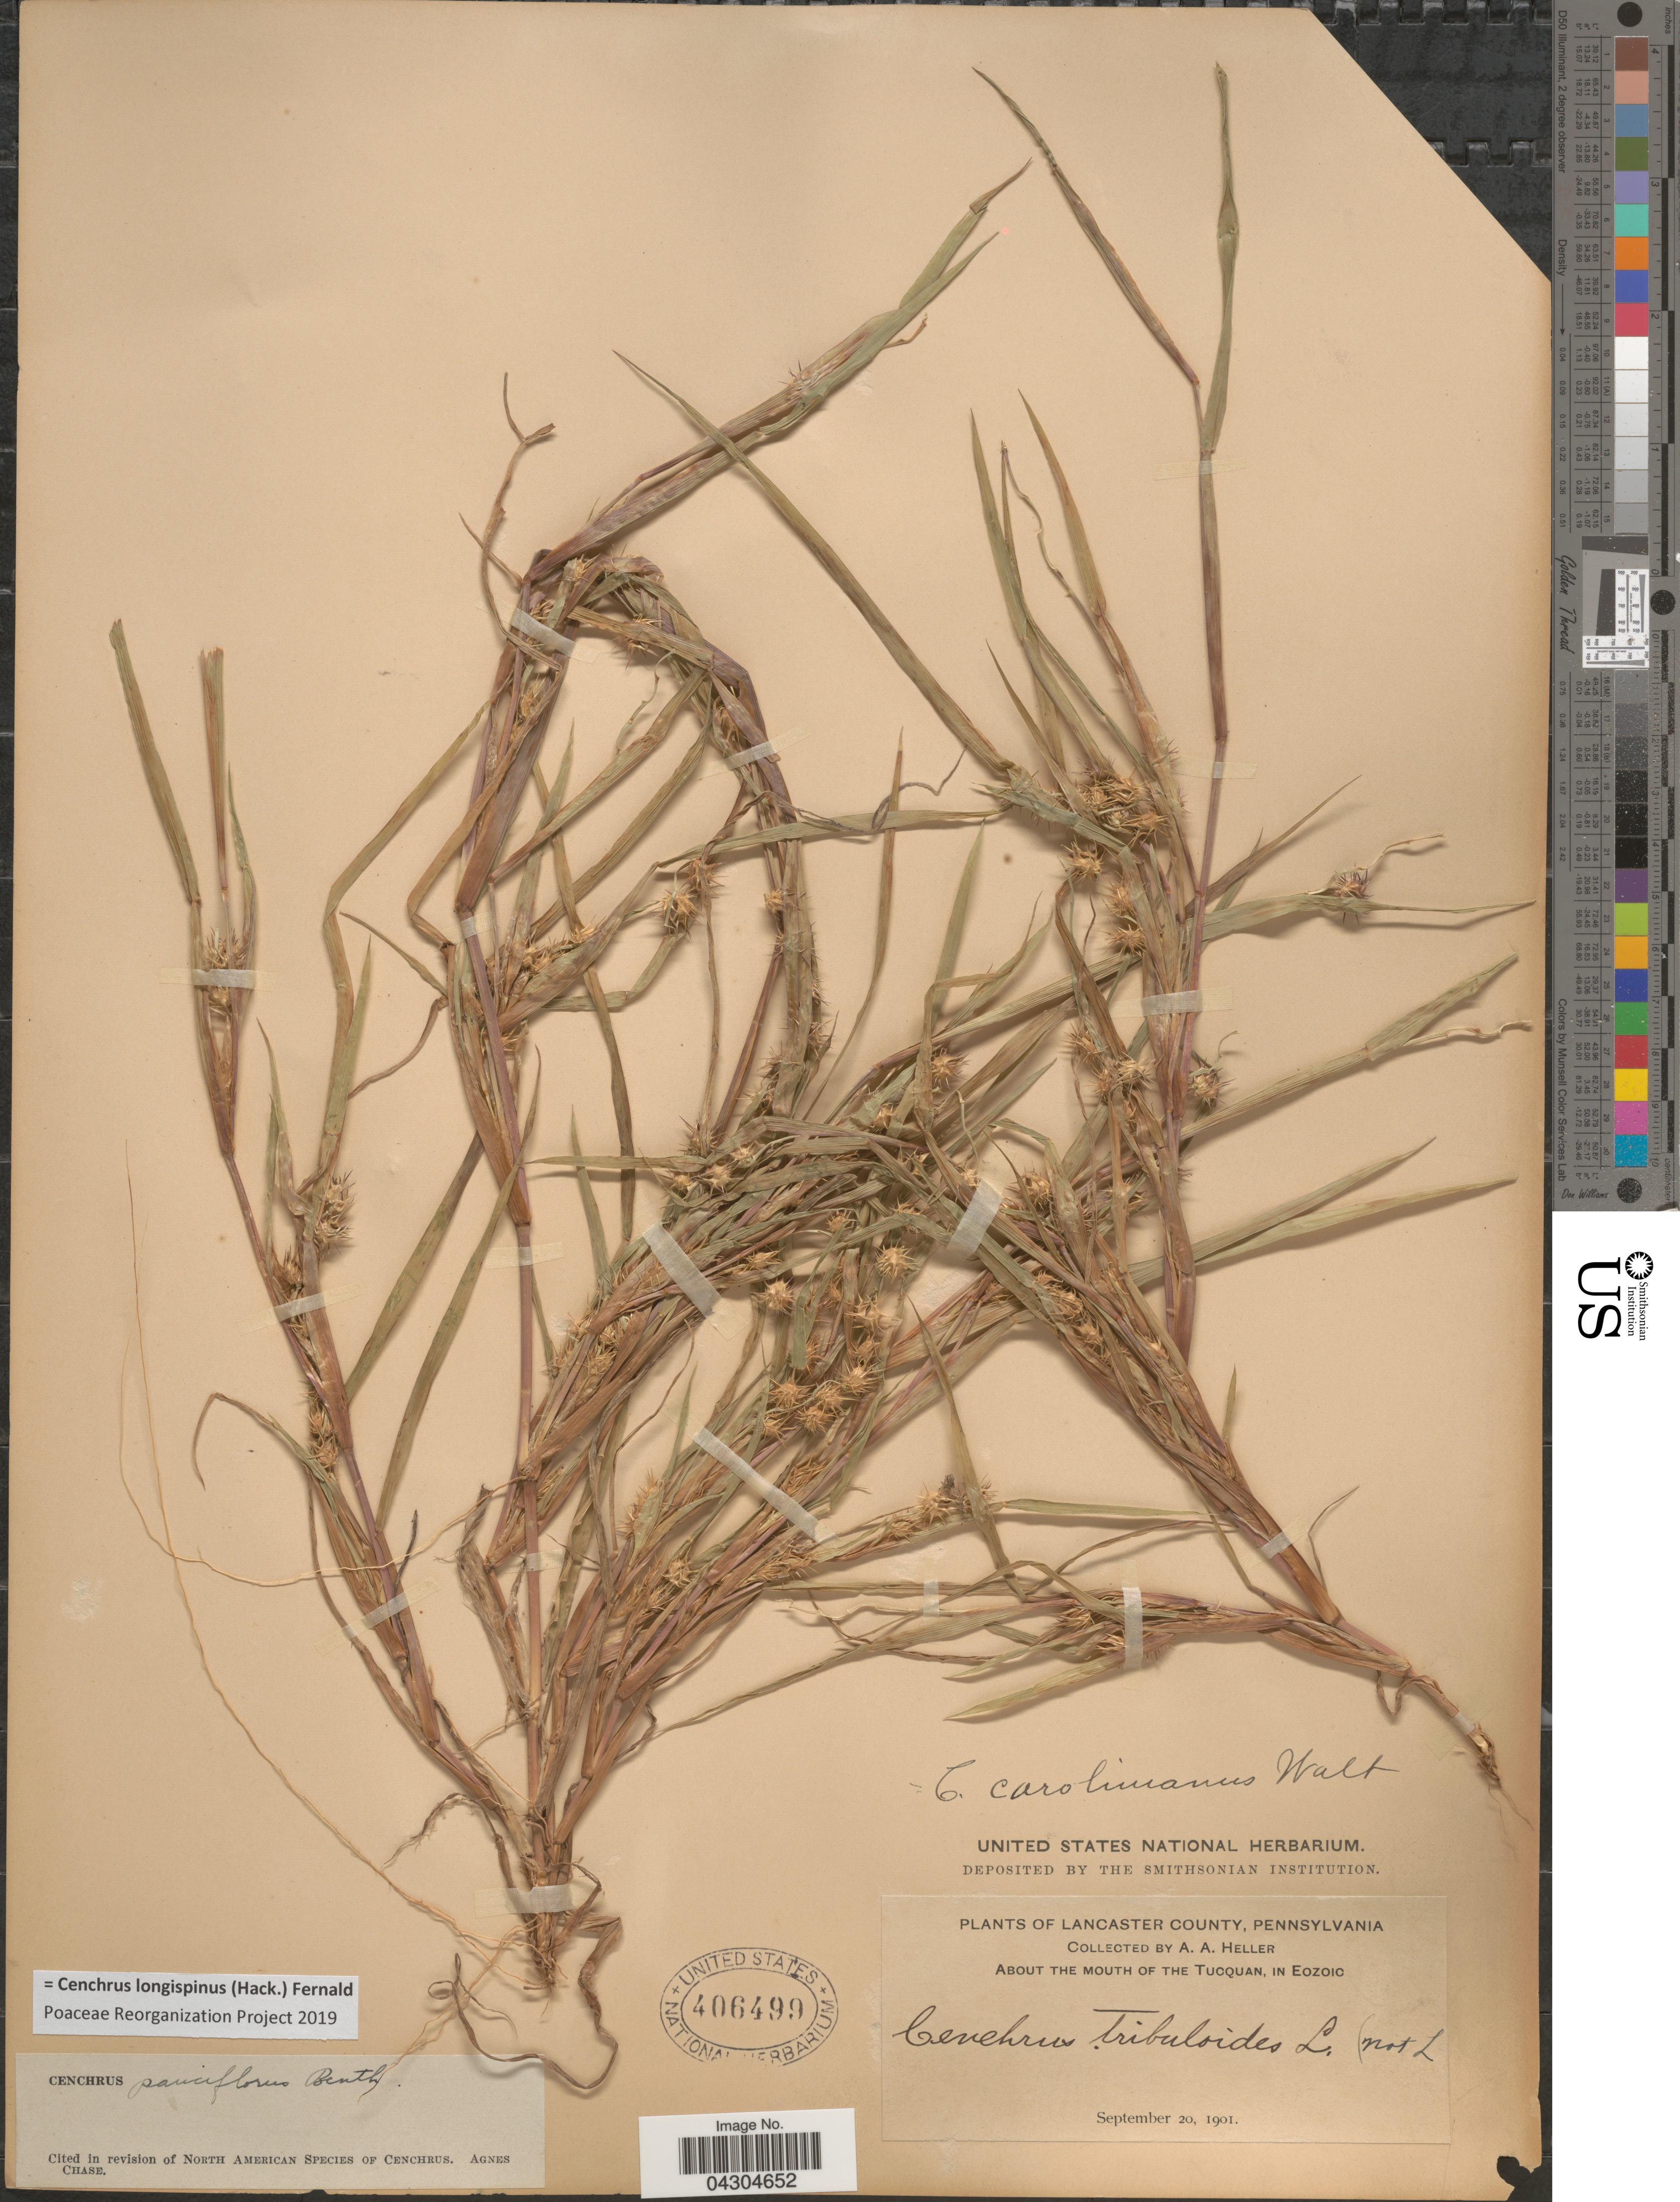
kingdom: Plantae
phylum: Tracheophyta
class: Liliopsida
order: Poales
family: Poaceae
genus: Cenchrus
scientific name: Cenchrus longispinus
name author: (Hack.) Fernald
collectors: A. A. Heller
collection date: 1901-09-20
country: United States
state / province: Pennsylvania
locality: Lancaster County. About The Mouth Of The Tucquan, In Eozoic.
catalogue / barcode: US 406499